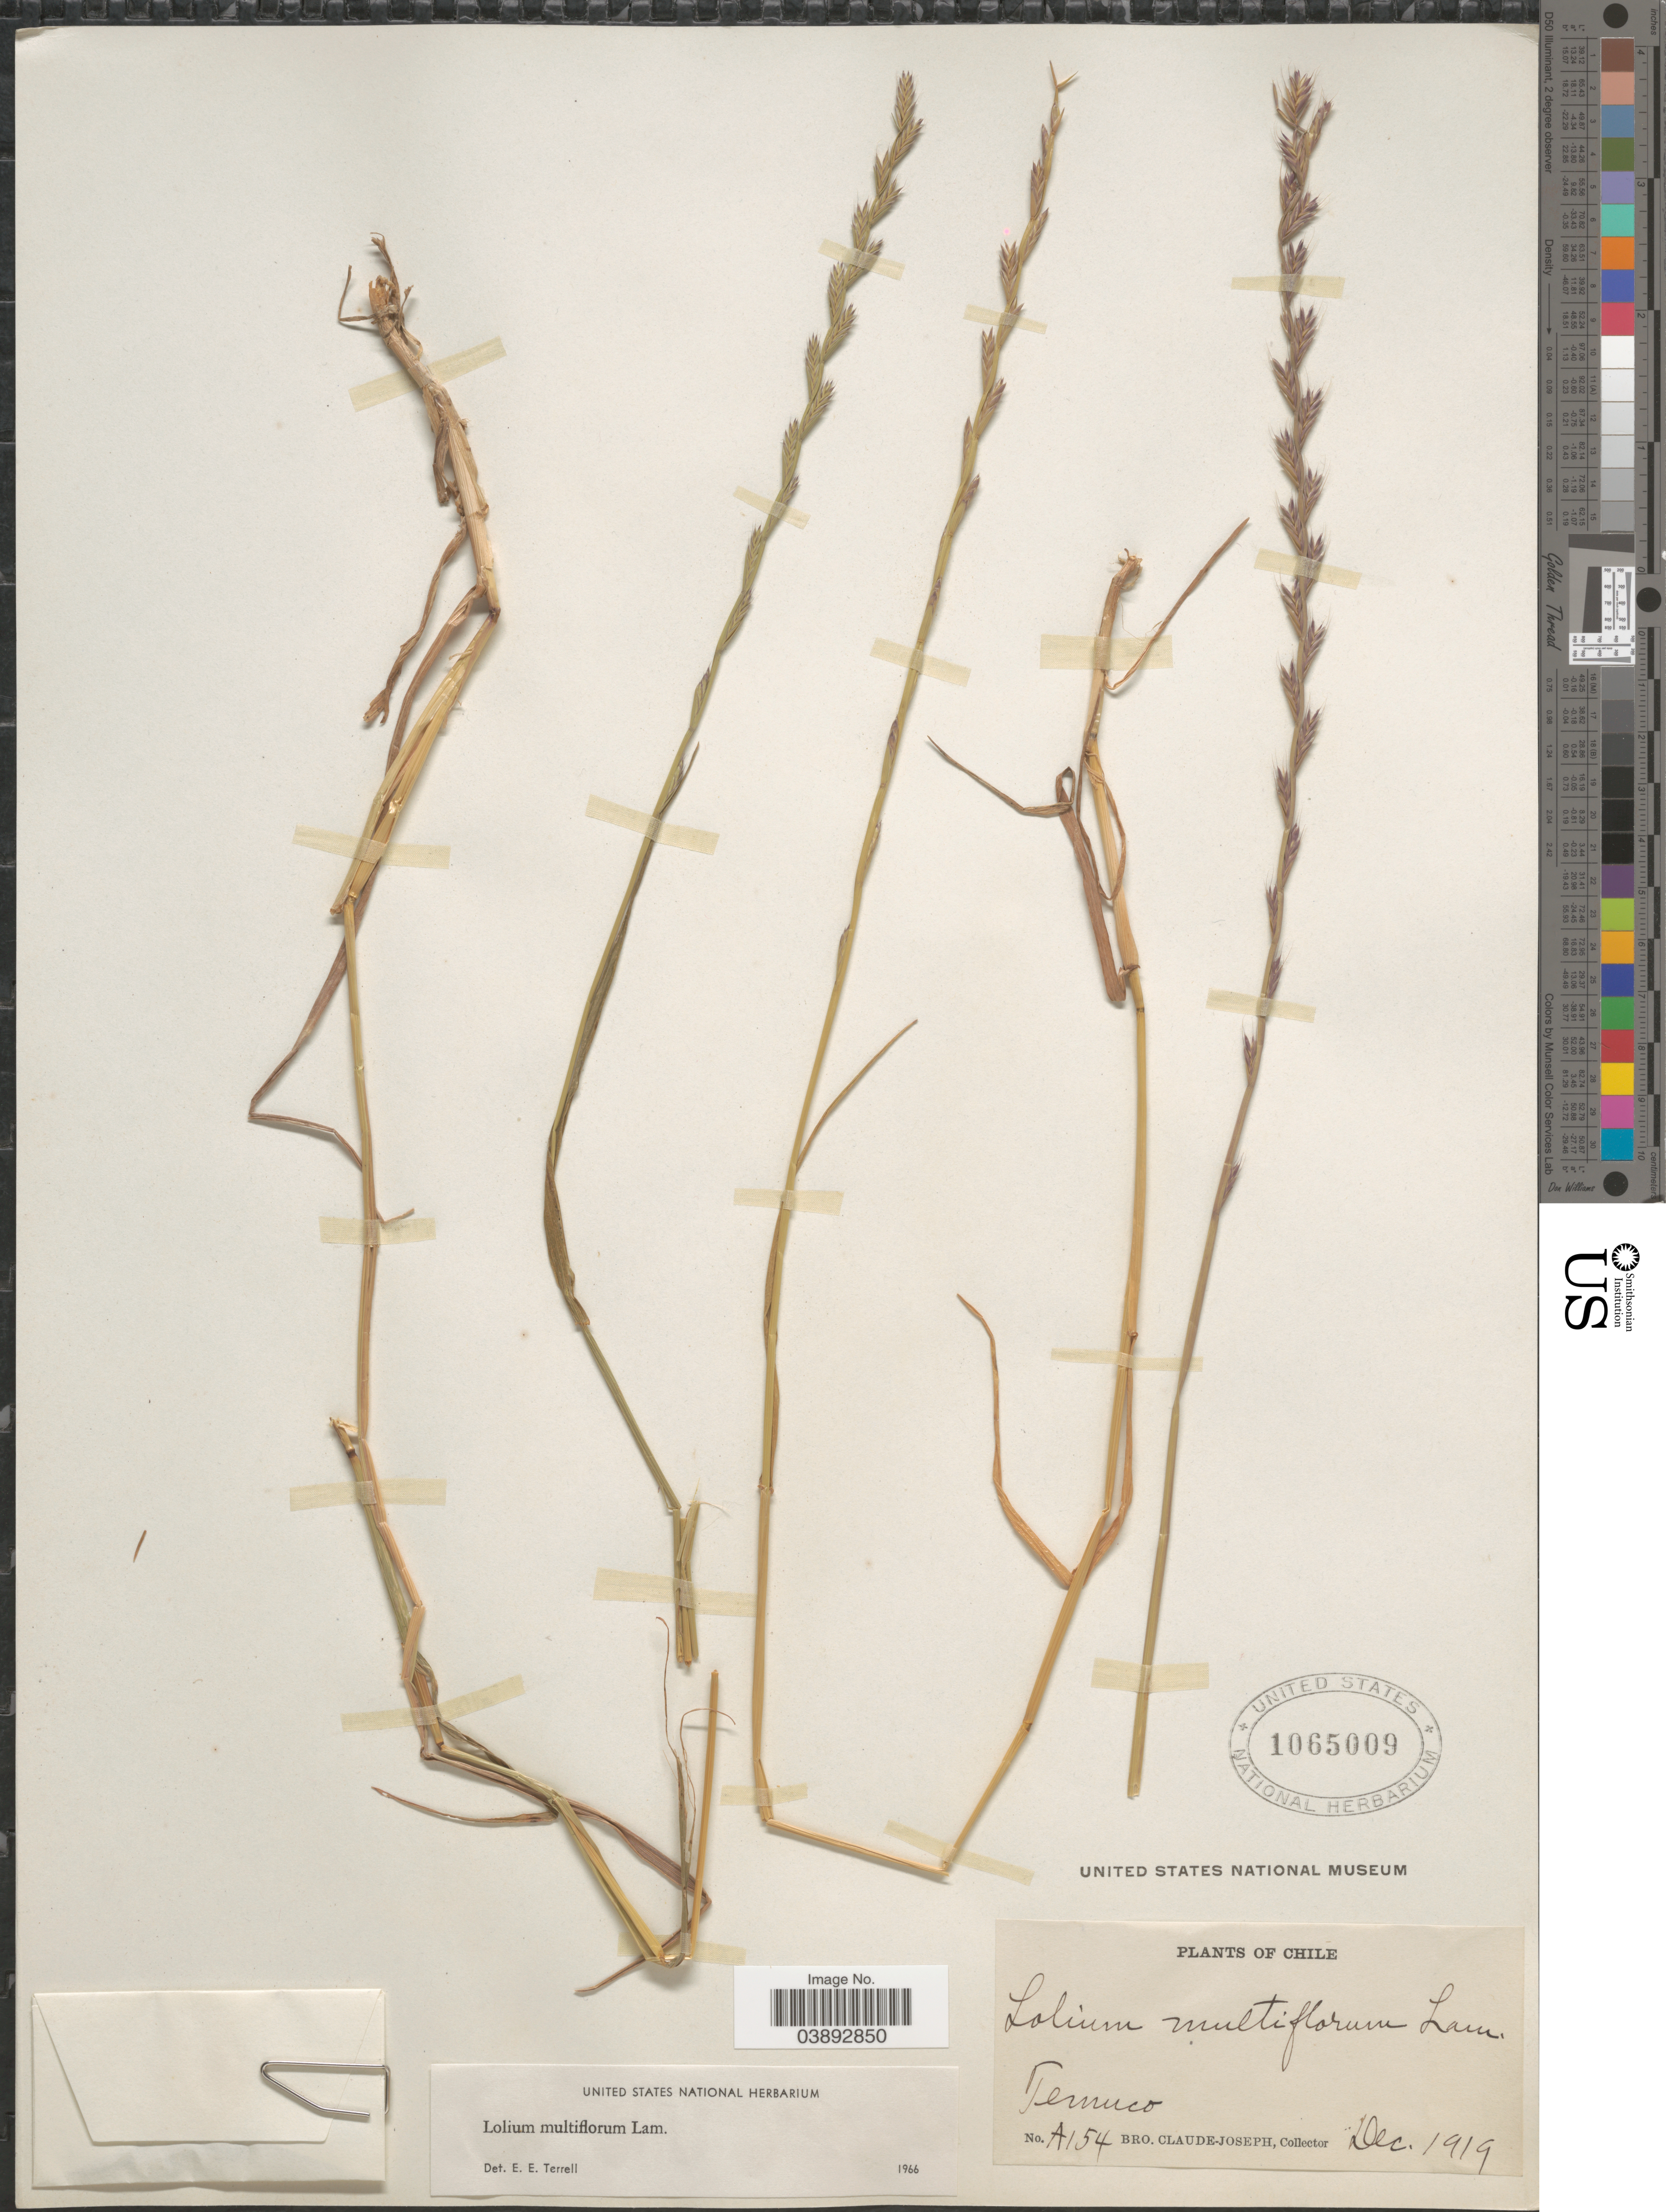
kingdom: Plantae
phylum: Tracheophyta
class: Liliopsida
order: Poales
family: Poaceae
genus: Lolium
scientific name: Lolium multiflorum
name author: Lam.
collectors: Bro. Claude-Joseph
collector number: A154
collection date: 1919-12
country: Chile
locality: Temuco.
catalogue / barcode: US 1065009